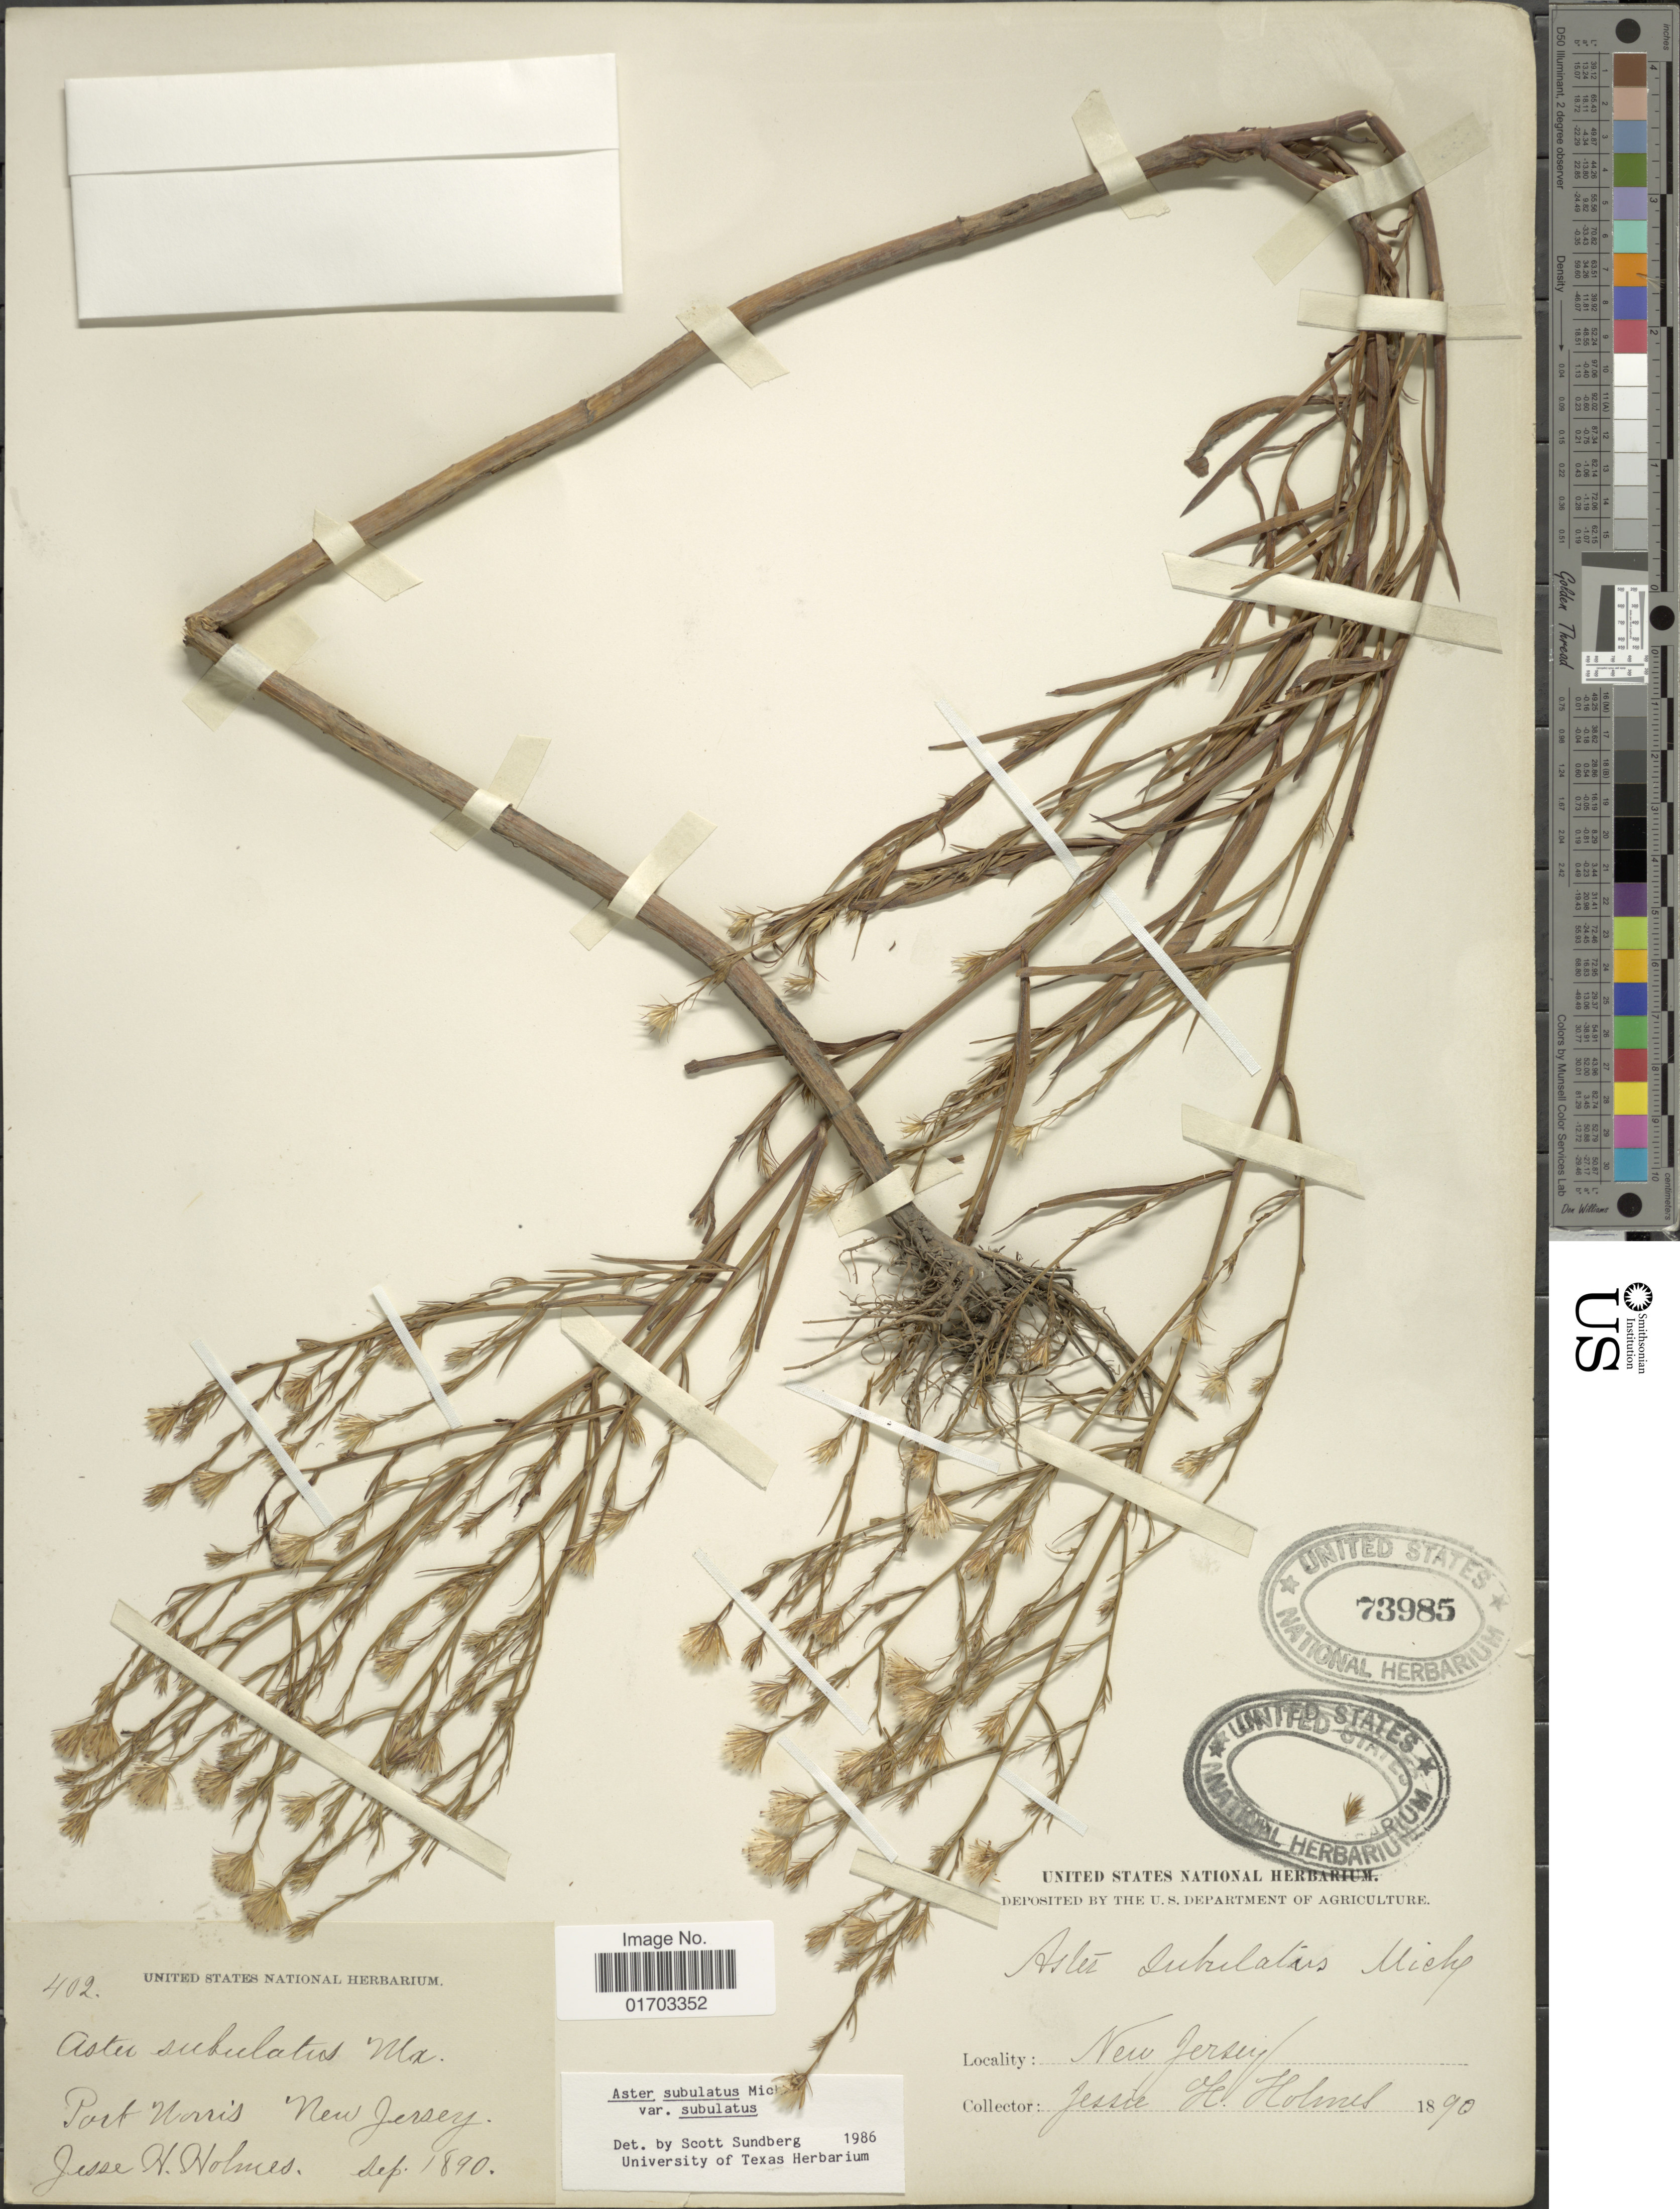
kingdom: Plantae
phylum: Tracheophyta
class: Magnoliopsida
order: Asterales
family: Asteraceae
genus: Symphyotrichum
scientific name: Symphyotrichum subulatum var. subulatum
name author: (Michx.) G.L. Nesom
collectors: J. Holmes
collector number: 402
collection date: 1890-09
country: United States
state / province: New Jersey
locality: Port Norris.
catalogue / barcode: US 73985